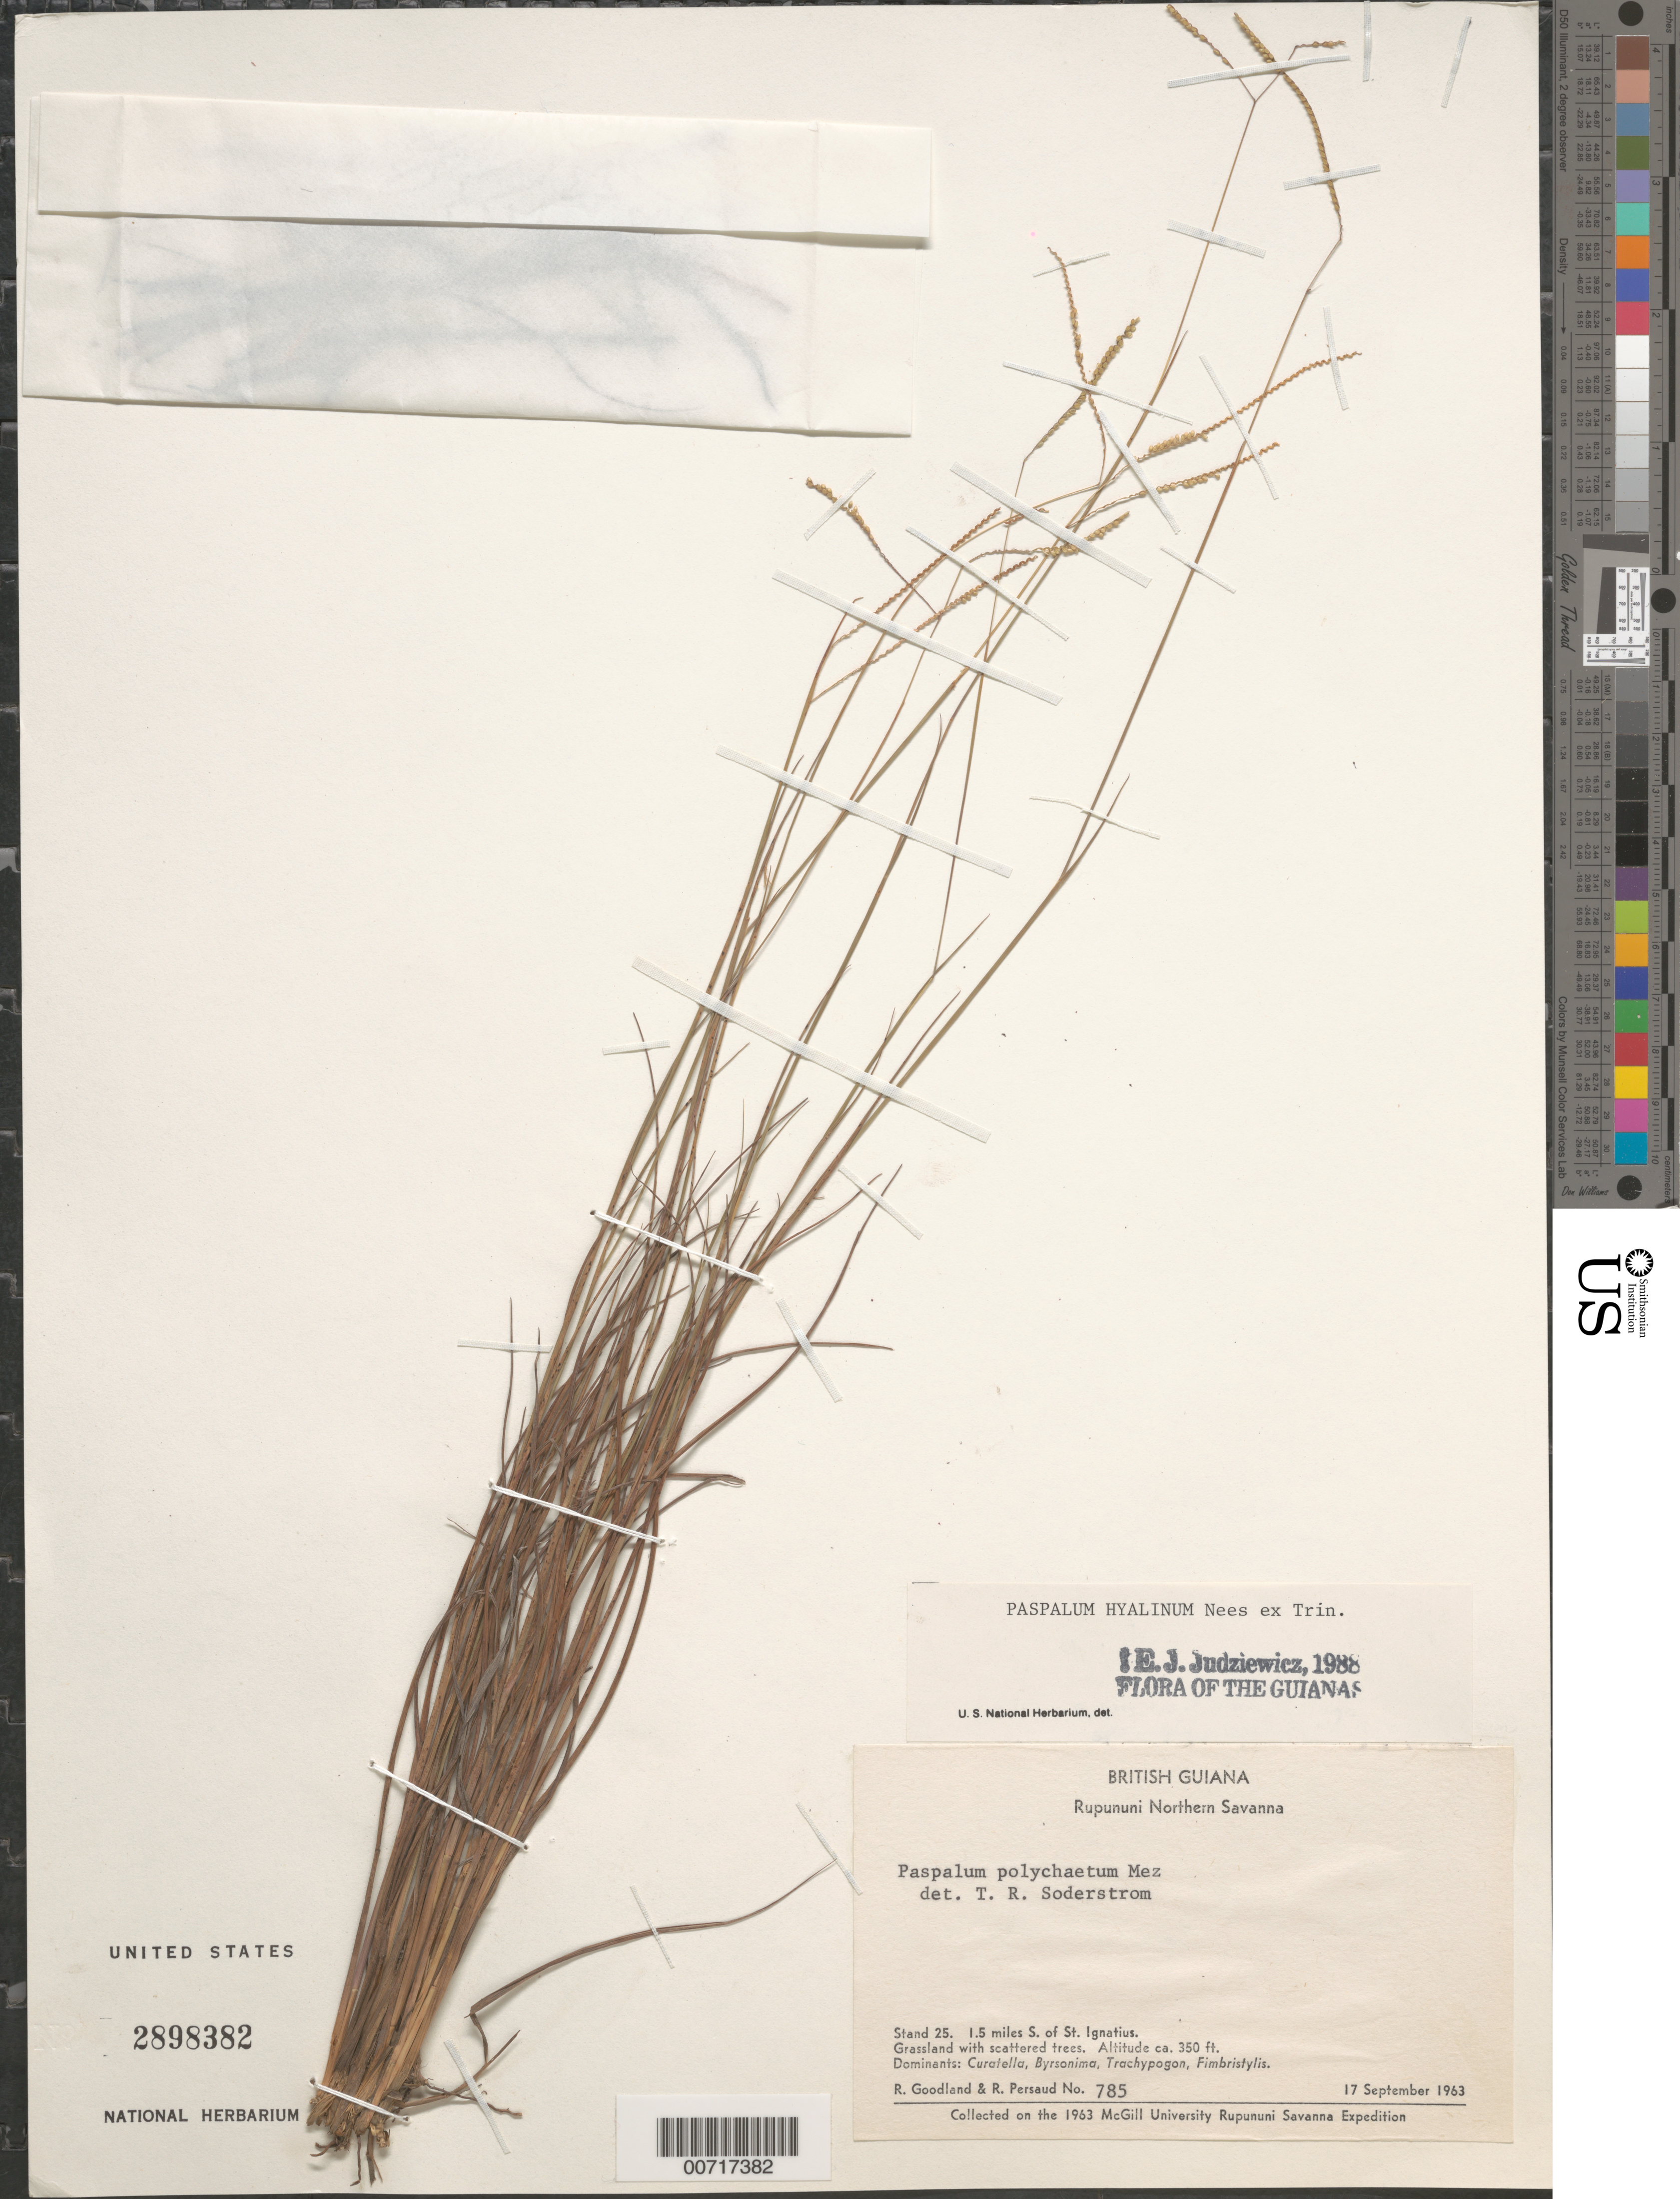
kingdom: Plantae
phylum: Tracheophyta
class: Liliopsida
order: Poales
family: Poaceae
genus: Paspalum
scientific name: Paspalum hyalinum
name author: Nees ex Trin.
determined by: Judziewicz, E. J.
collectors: R. Goodland & R. Persaud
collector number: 785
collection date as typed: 17-Sep-63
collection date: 1963-09-17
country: Guyana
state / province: U. Takutu-U. Essequibo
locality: Rupununi Northern Savanna, St. Ignatius, 1.5 mi. S of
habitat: Grassland with scattered trees. Dominants: Curatella, Byrsonima, Trachypogon, Fimbristylis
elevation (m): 107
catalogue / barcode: US 2898382